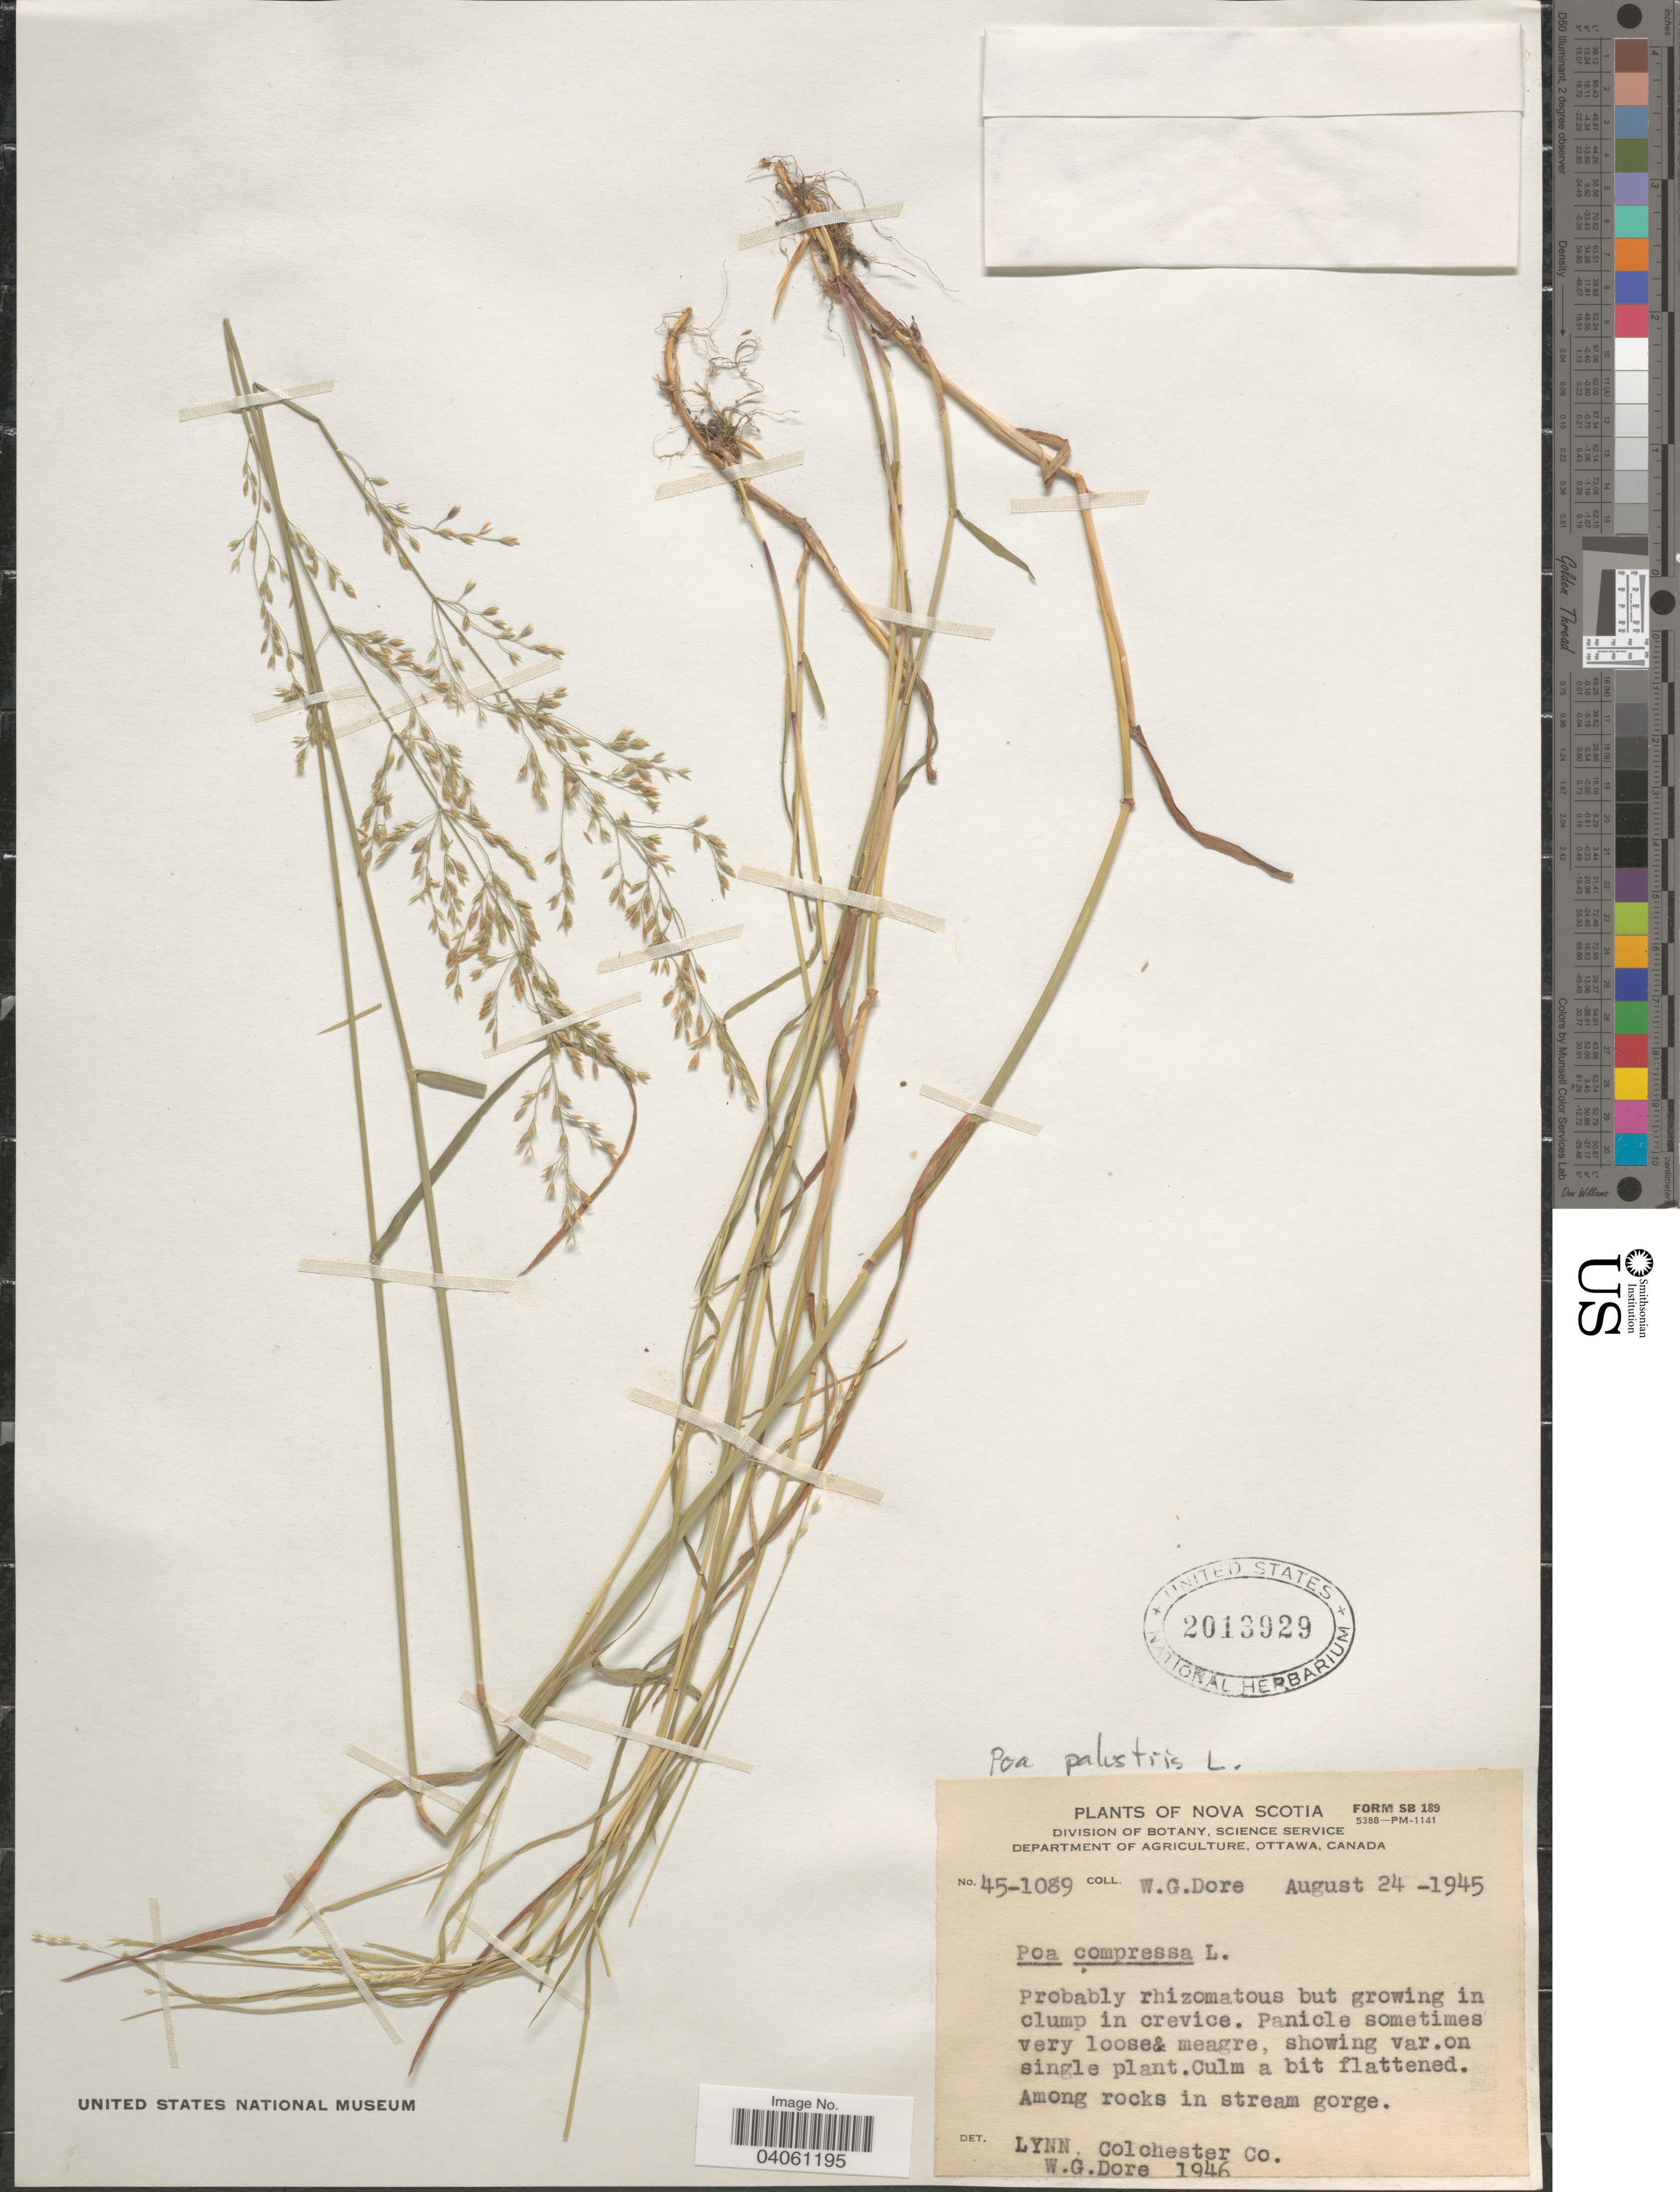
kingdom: Plantae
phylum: Tracheophyta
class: Liliopsida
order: Poales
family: Poaceae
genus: Poa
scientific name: Poa palustris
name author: L.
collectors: W. Dore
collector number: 45-1089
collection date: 1945-08-24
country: Canada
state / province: Nova Scotia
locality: Among rocks in stream gorge.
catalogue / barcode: US 2013929